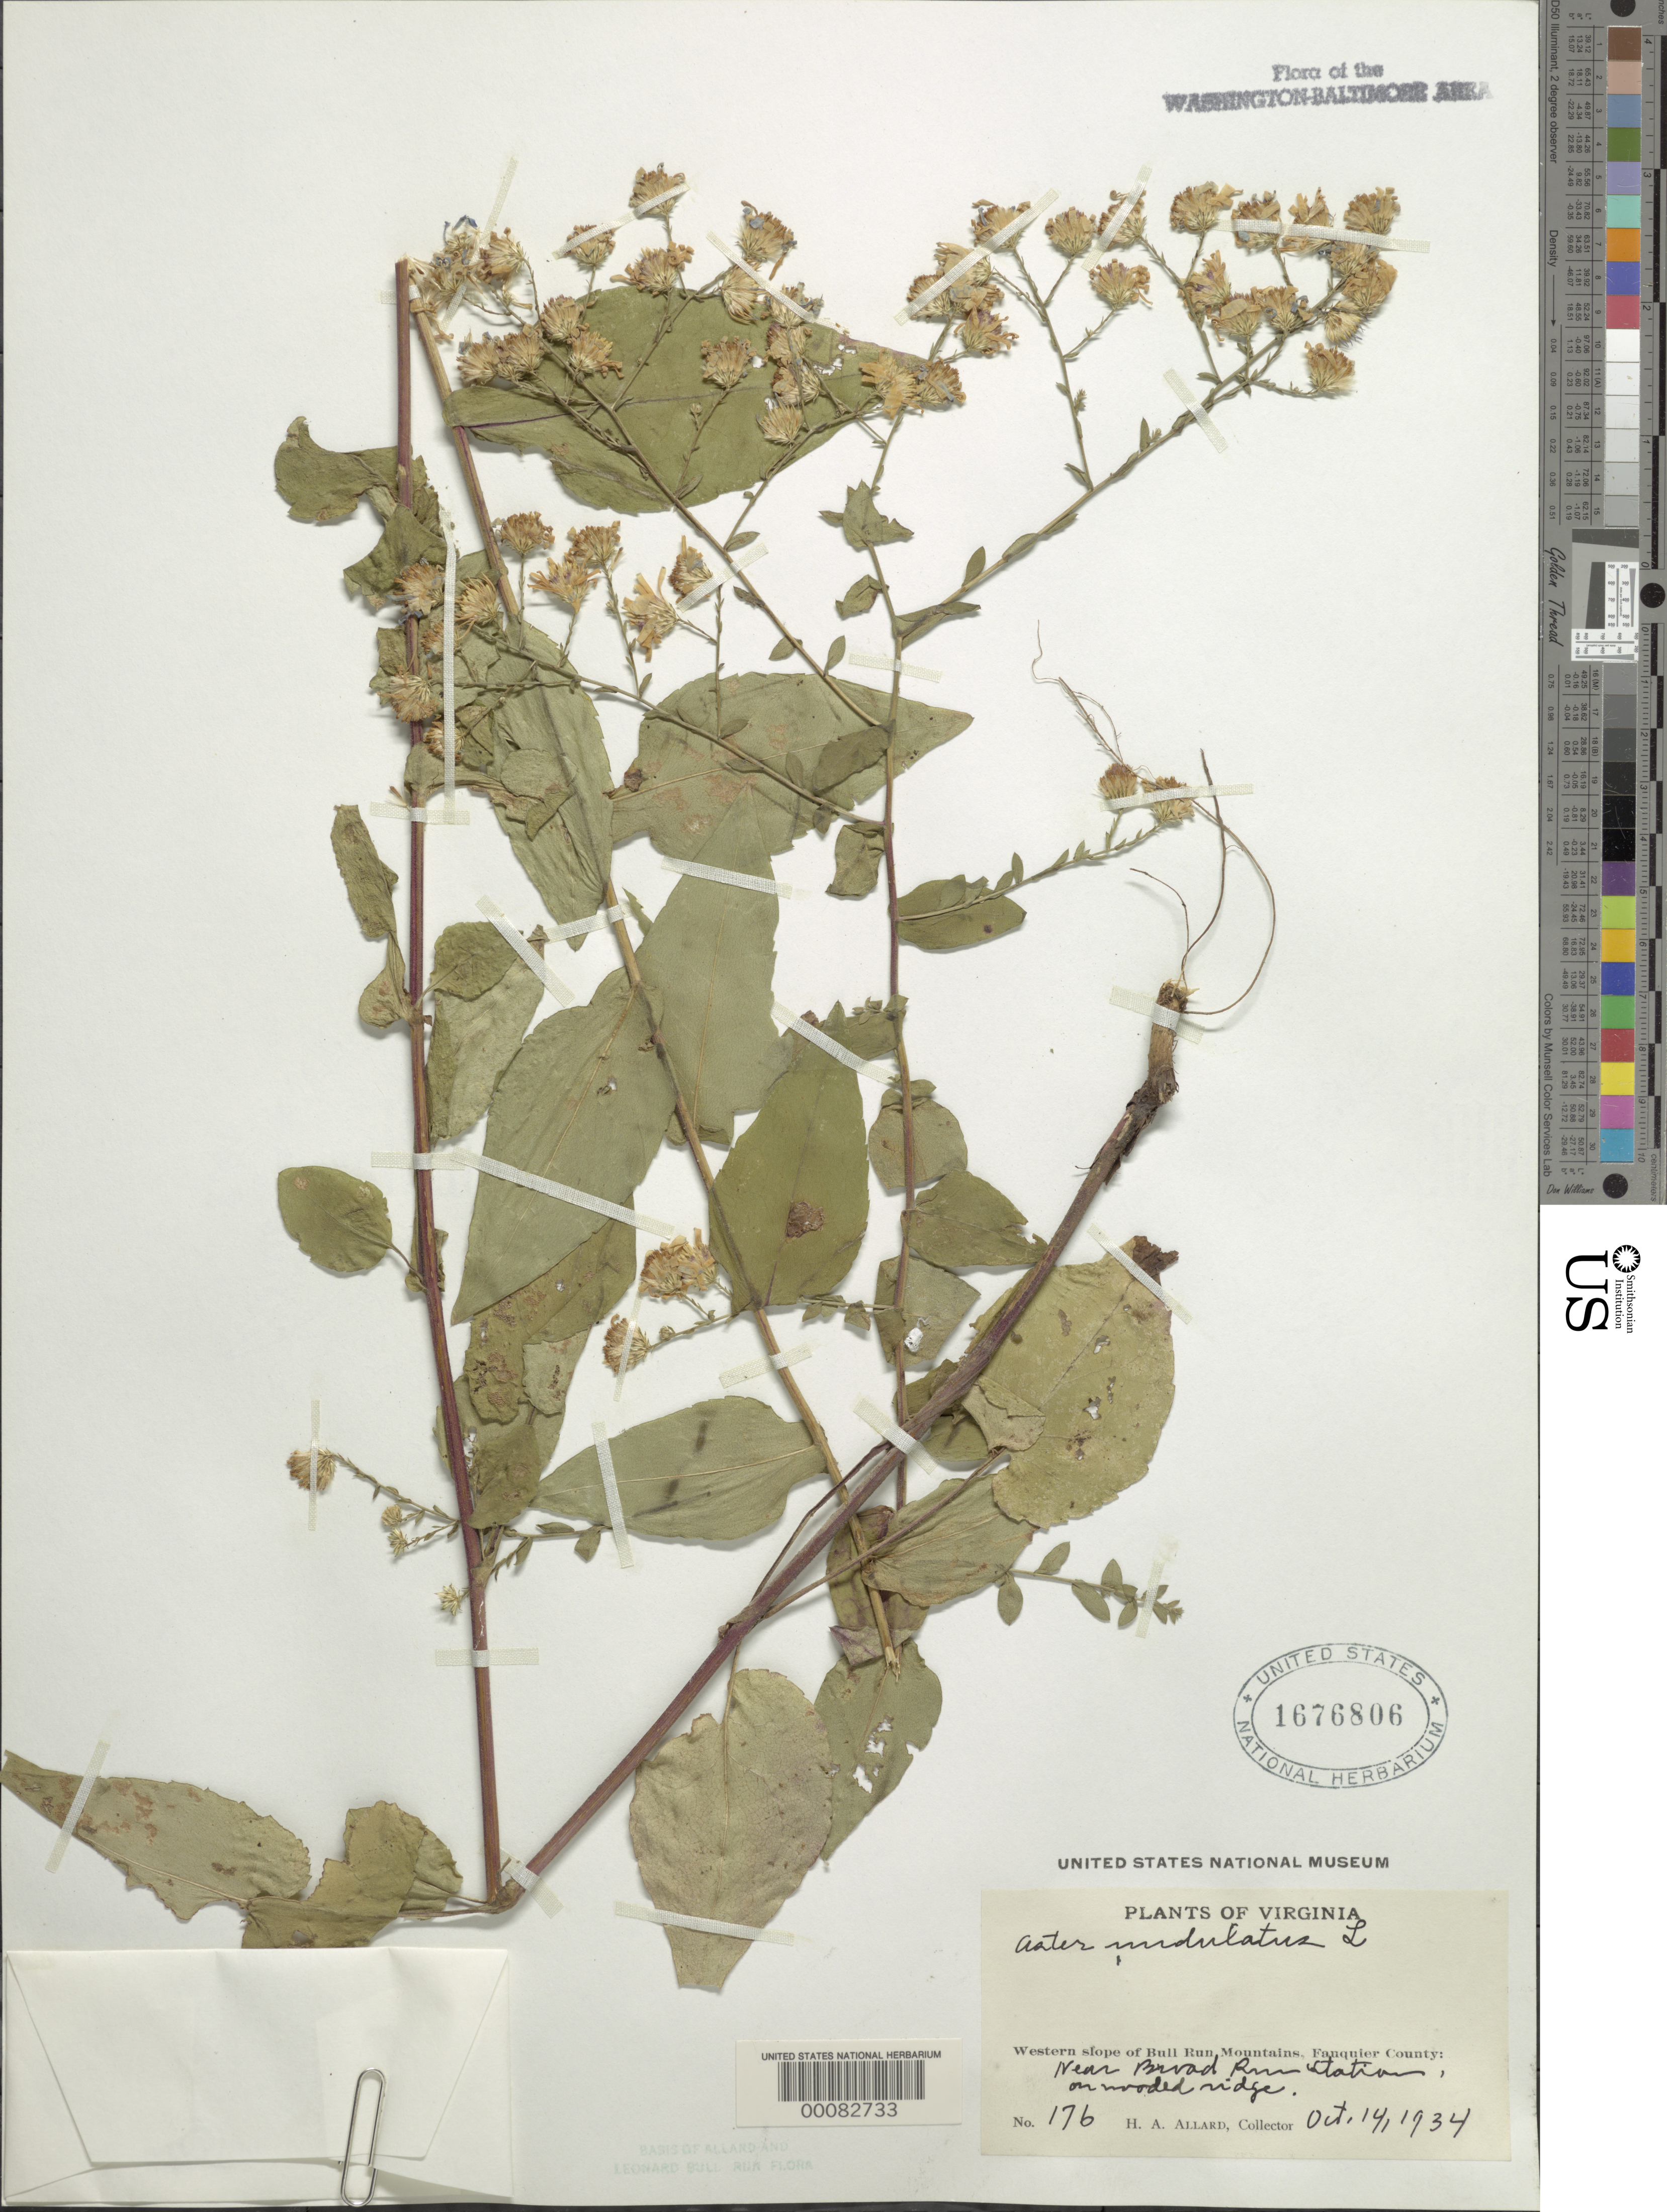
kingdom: Plantae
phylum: Tracheophyta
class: Magnoliopsida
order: Asterales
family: Asteraceae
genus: Symphyotrichum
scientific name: Symphyotrichum undulatum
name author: (L.) G.L. Nesom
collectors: H. A. Allard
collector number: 176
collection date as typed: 14 Oct 1934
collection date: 1934-10-14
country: United States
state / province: Virginia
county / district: Fauquier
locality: Near Broad Run Station western slope of Bull Run Mountains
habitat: Wooded ridge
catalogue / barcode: US 1676806